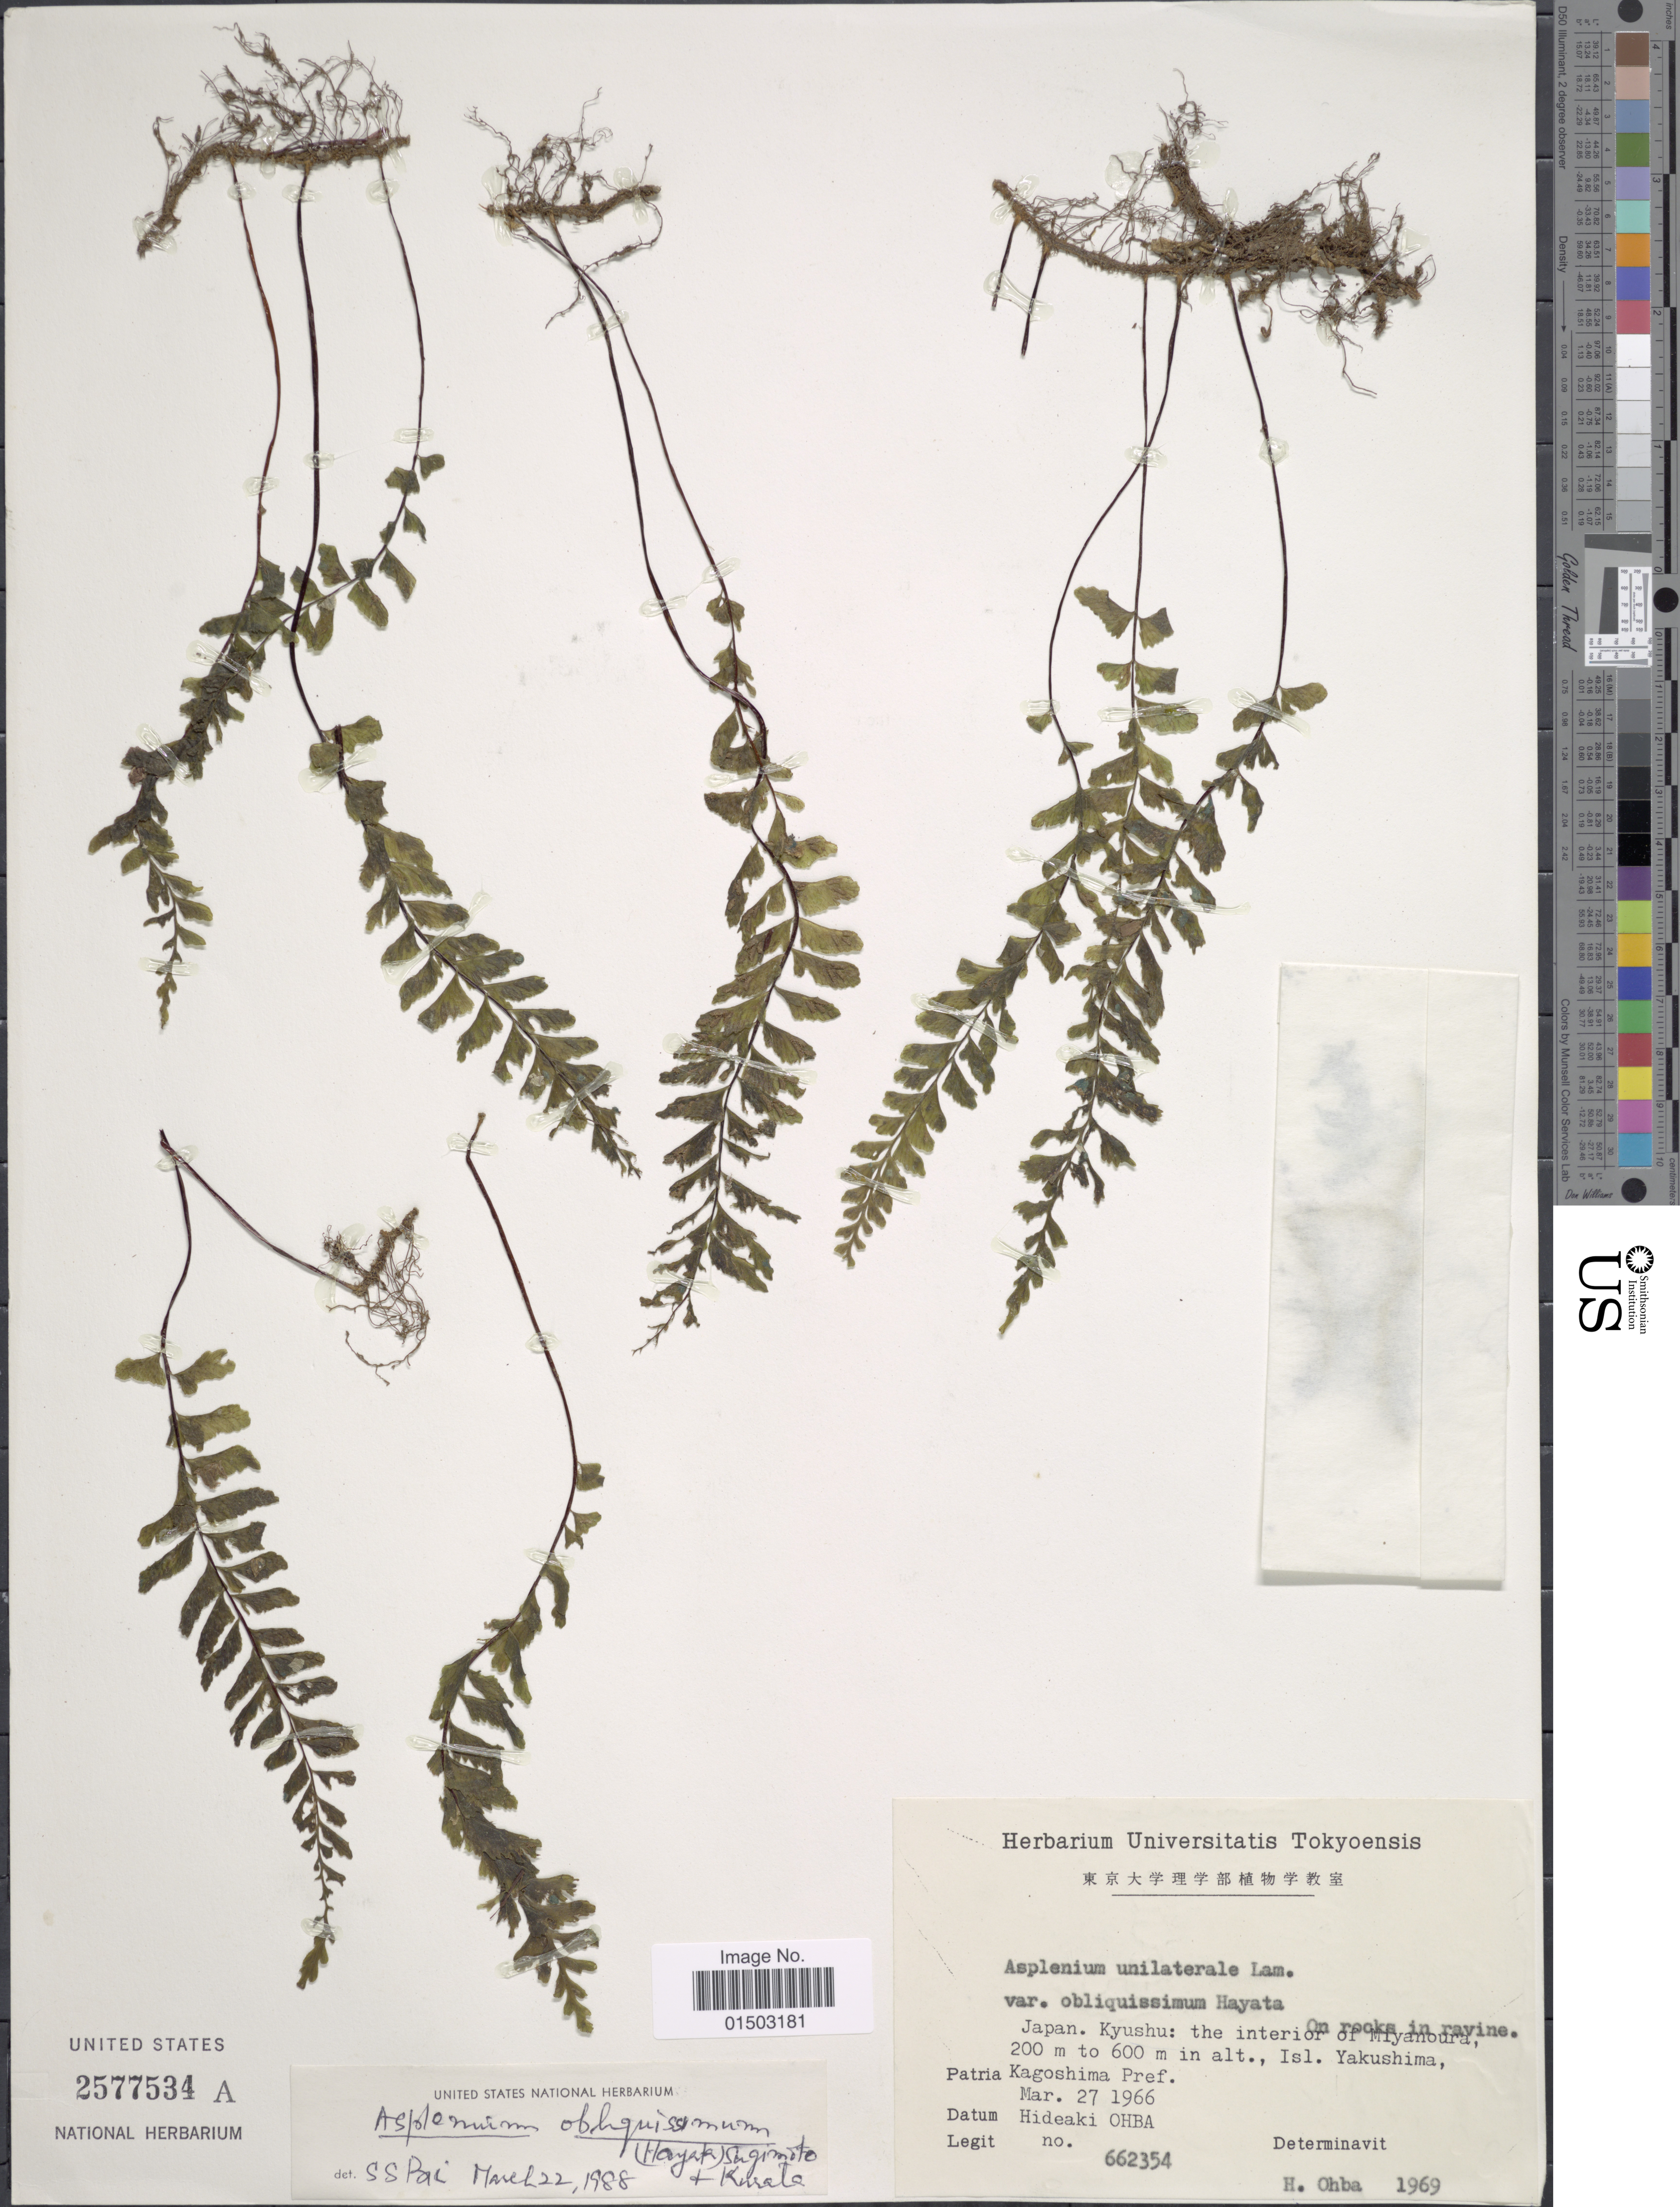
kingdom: Plantae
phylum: Tracheophyta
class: Polypodiopsida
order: Polypodiales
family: Aspleniaceae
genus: Hymenasplenium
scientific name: Hymenasplenium obliquissimum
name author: (Hayata) Sugim.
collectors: H. Ohba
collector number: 662354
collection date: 1966-03-27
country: Japan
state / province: Kagosima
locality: Japan. Kyushyu: the interior of Miyanoura, Isl. Yakushima, Patria Kagoshima Pref.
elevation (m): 200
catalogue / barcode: US 2577534A